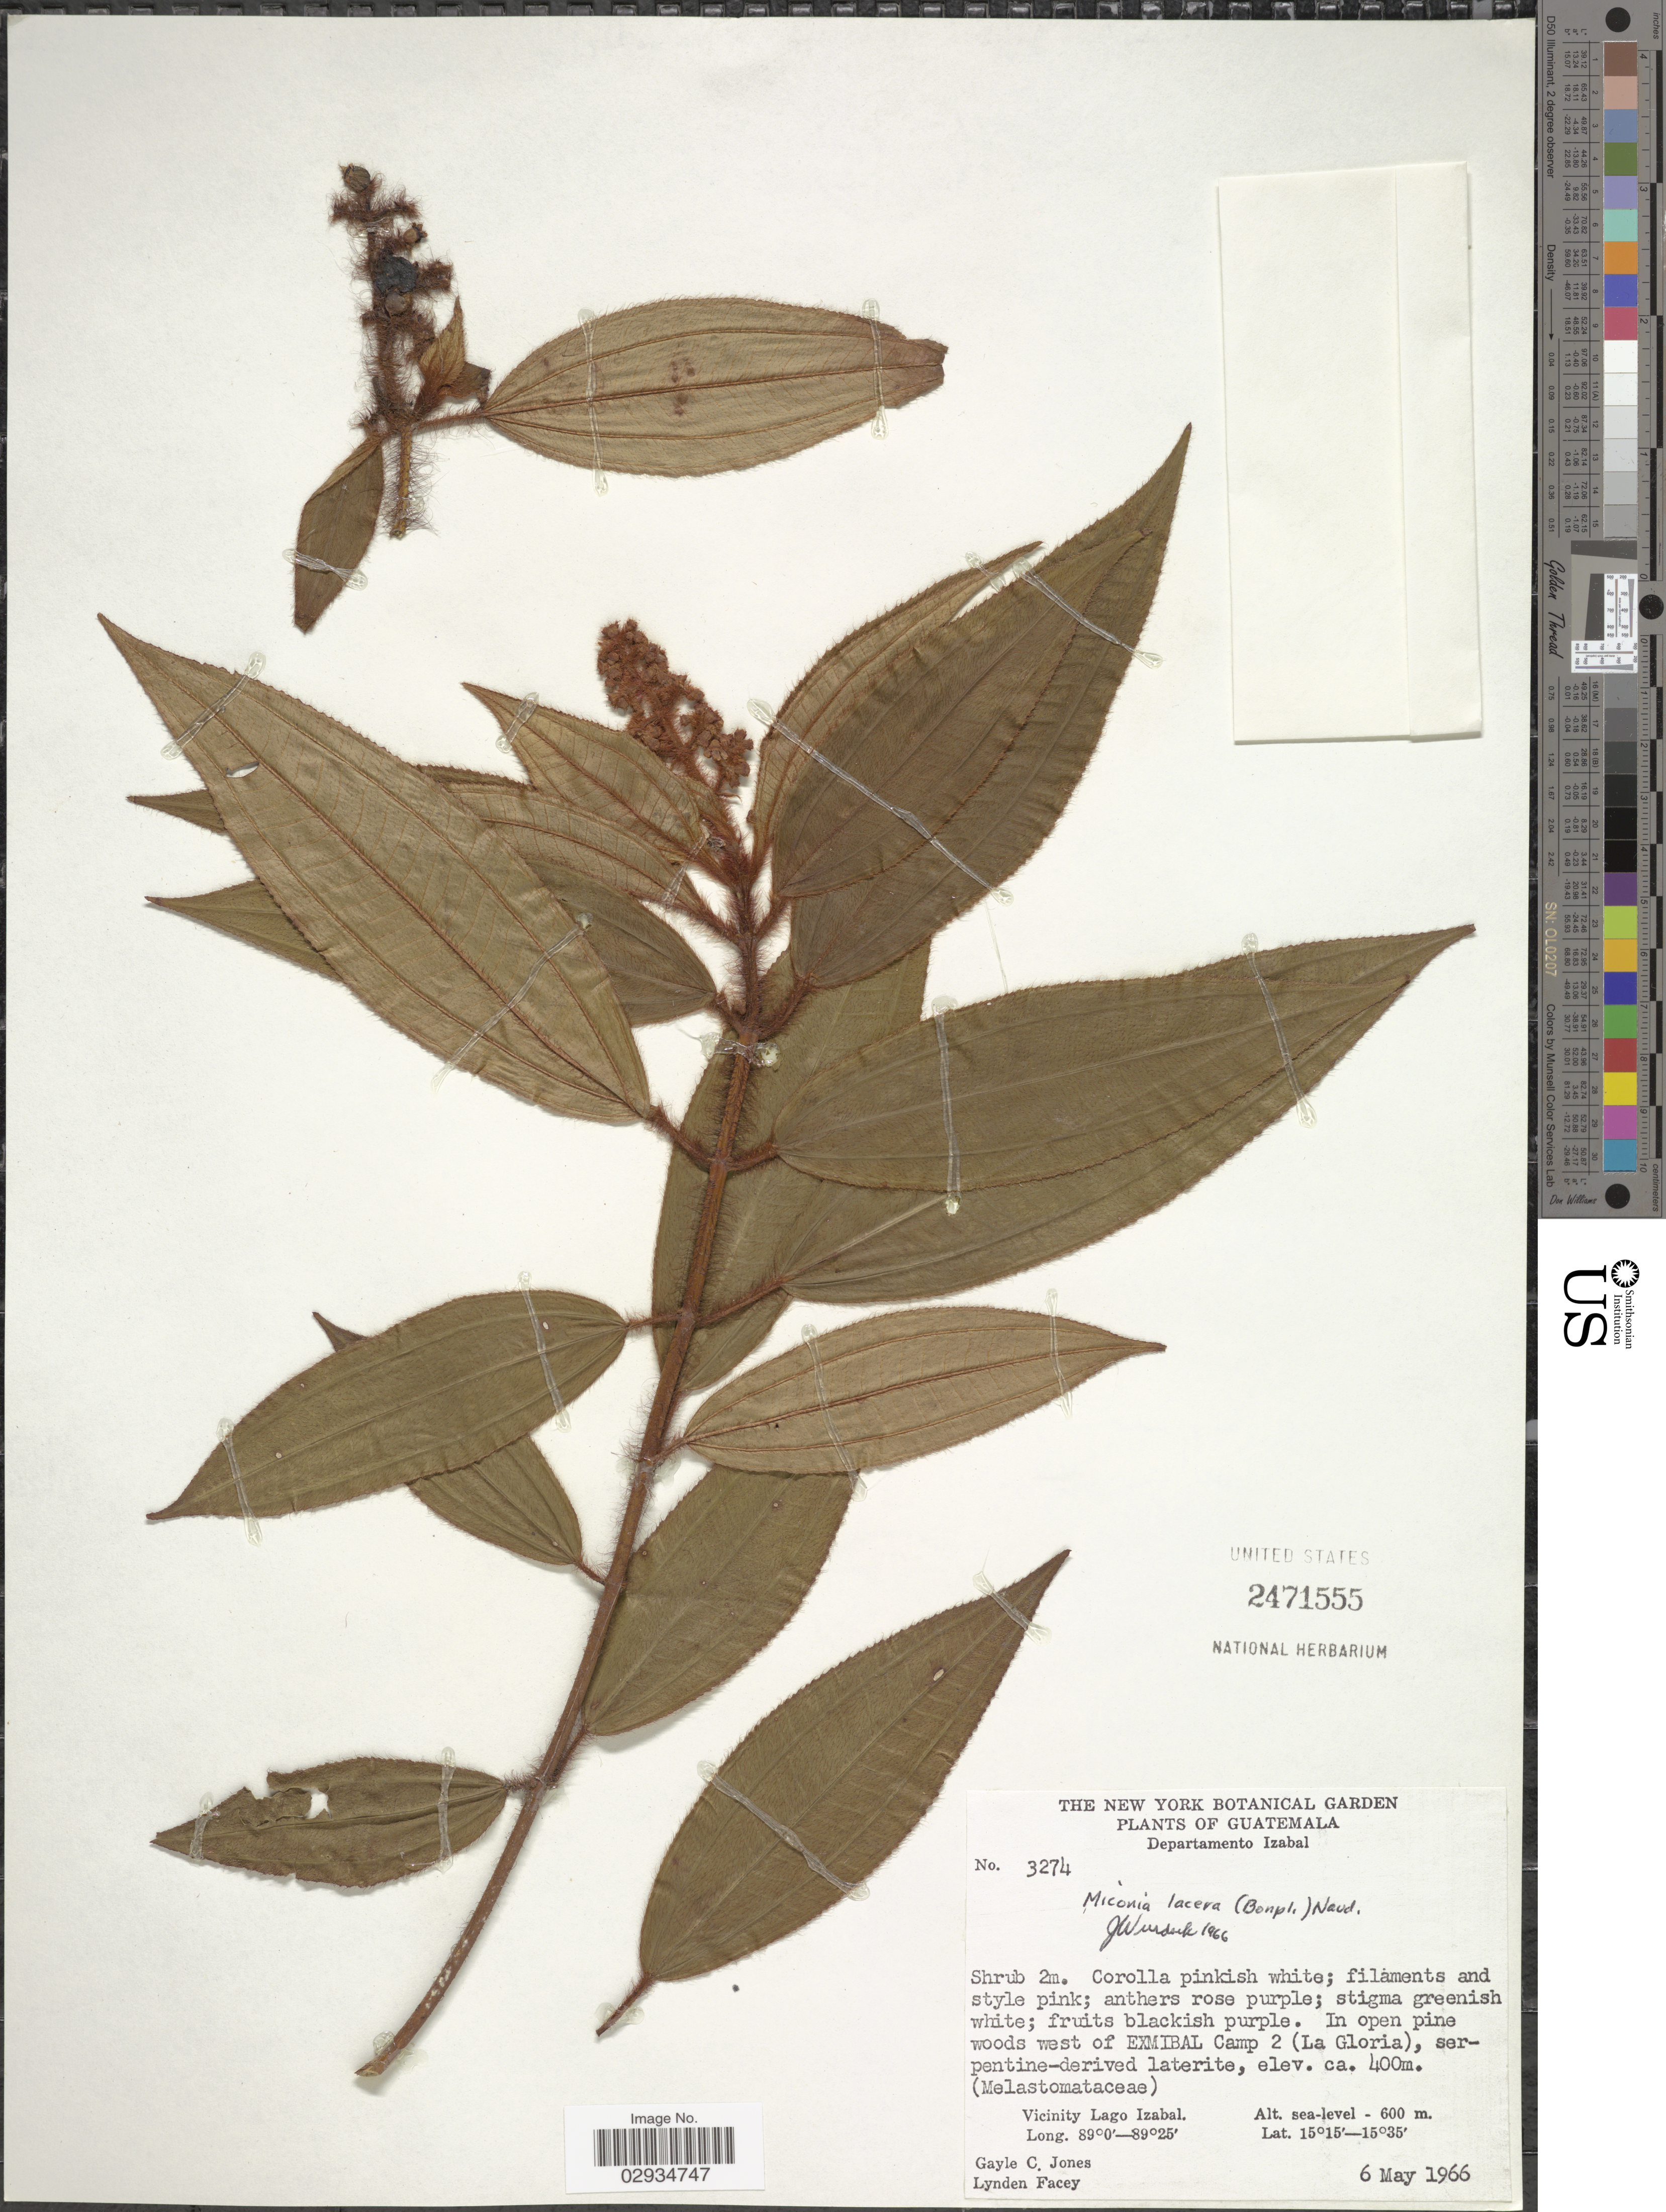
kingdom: Plantae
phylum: Tracheophyta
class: Magnoliopsida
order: Myrtales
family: Melastomataceae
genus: Miconia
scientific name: Miconia lacera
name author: (Bonpl.) Naudin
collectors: G. C. Jones & L. Facey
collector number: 3274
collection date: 1966-05-06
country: Guatemala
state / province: Izabal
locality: Departamento Izabal. In open pine woods west of Exmibal Camp 2 (La Gloria), serpentine-derived laterite. Vicinity of Lago Izabal.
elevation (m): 400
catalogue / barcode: US 2471555